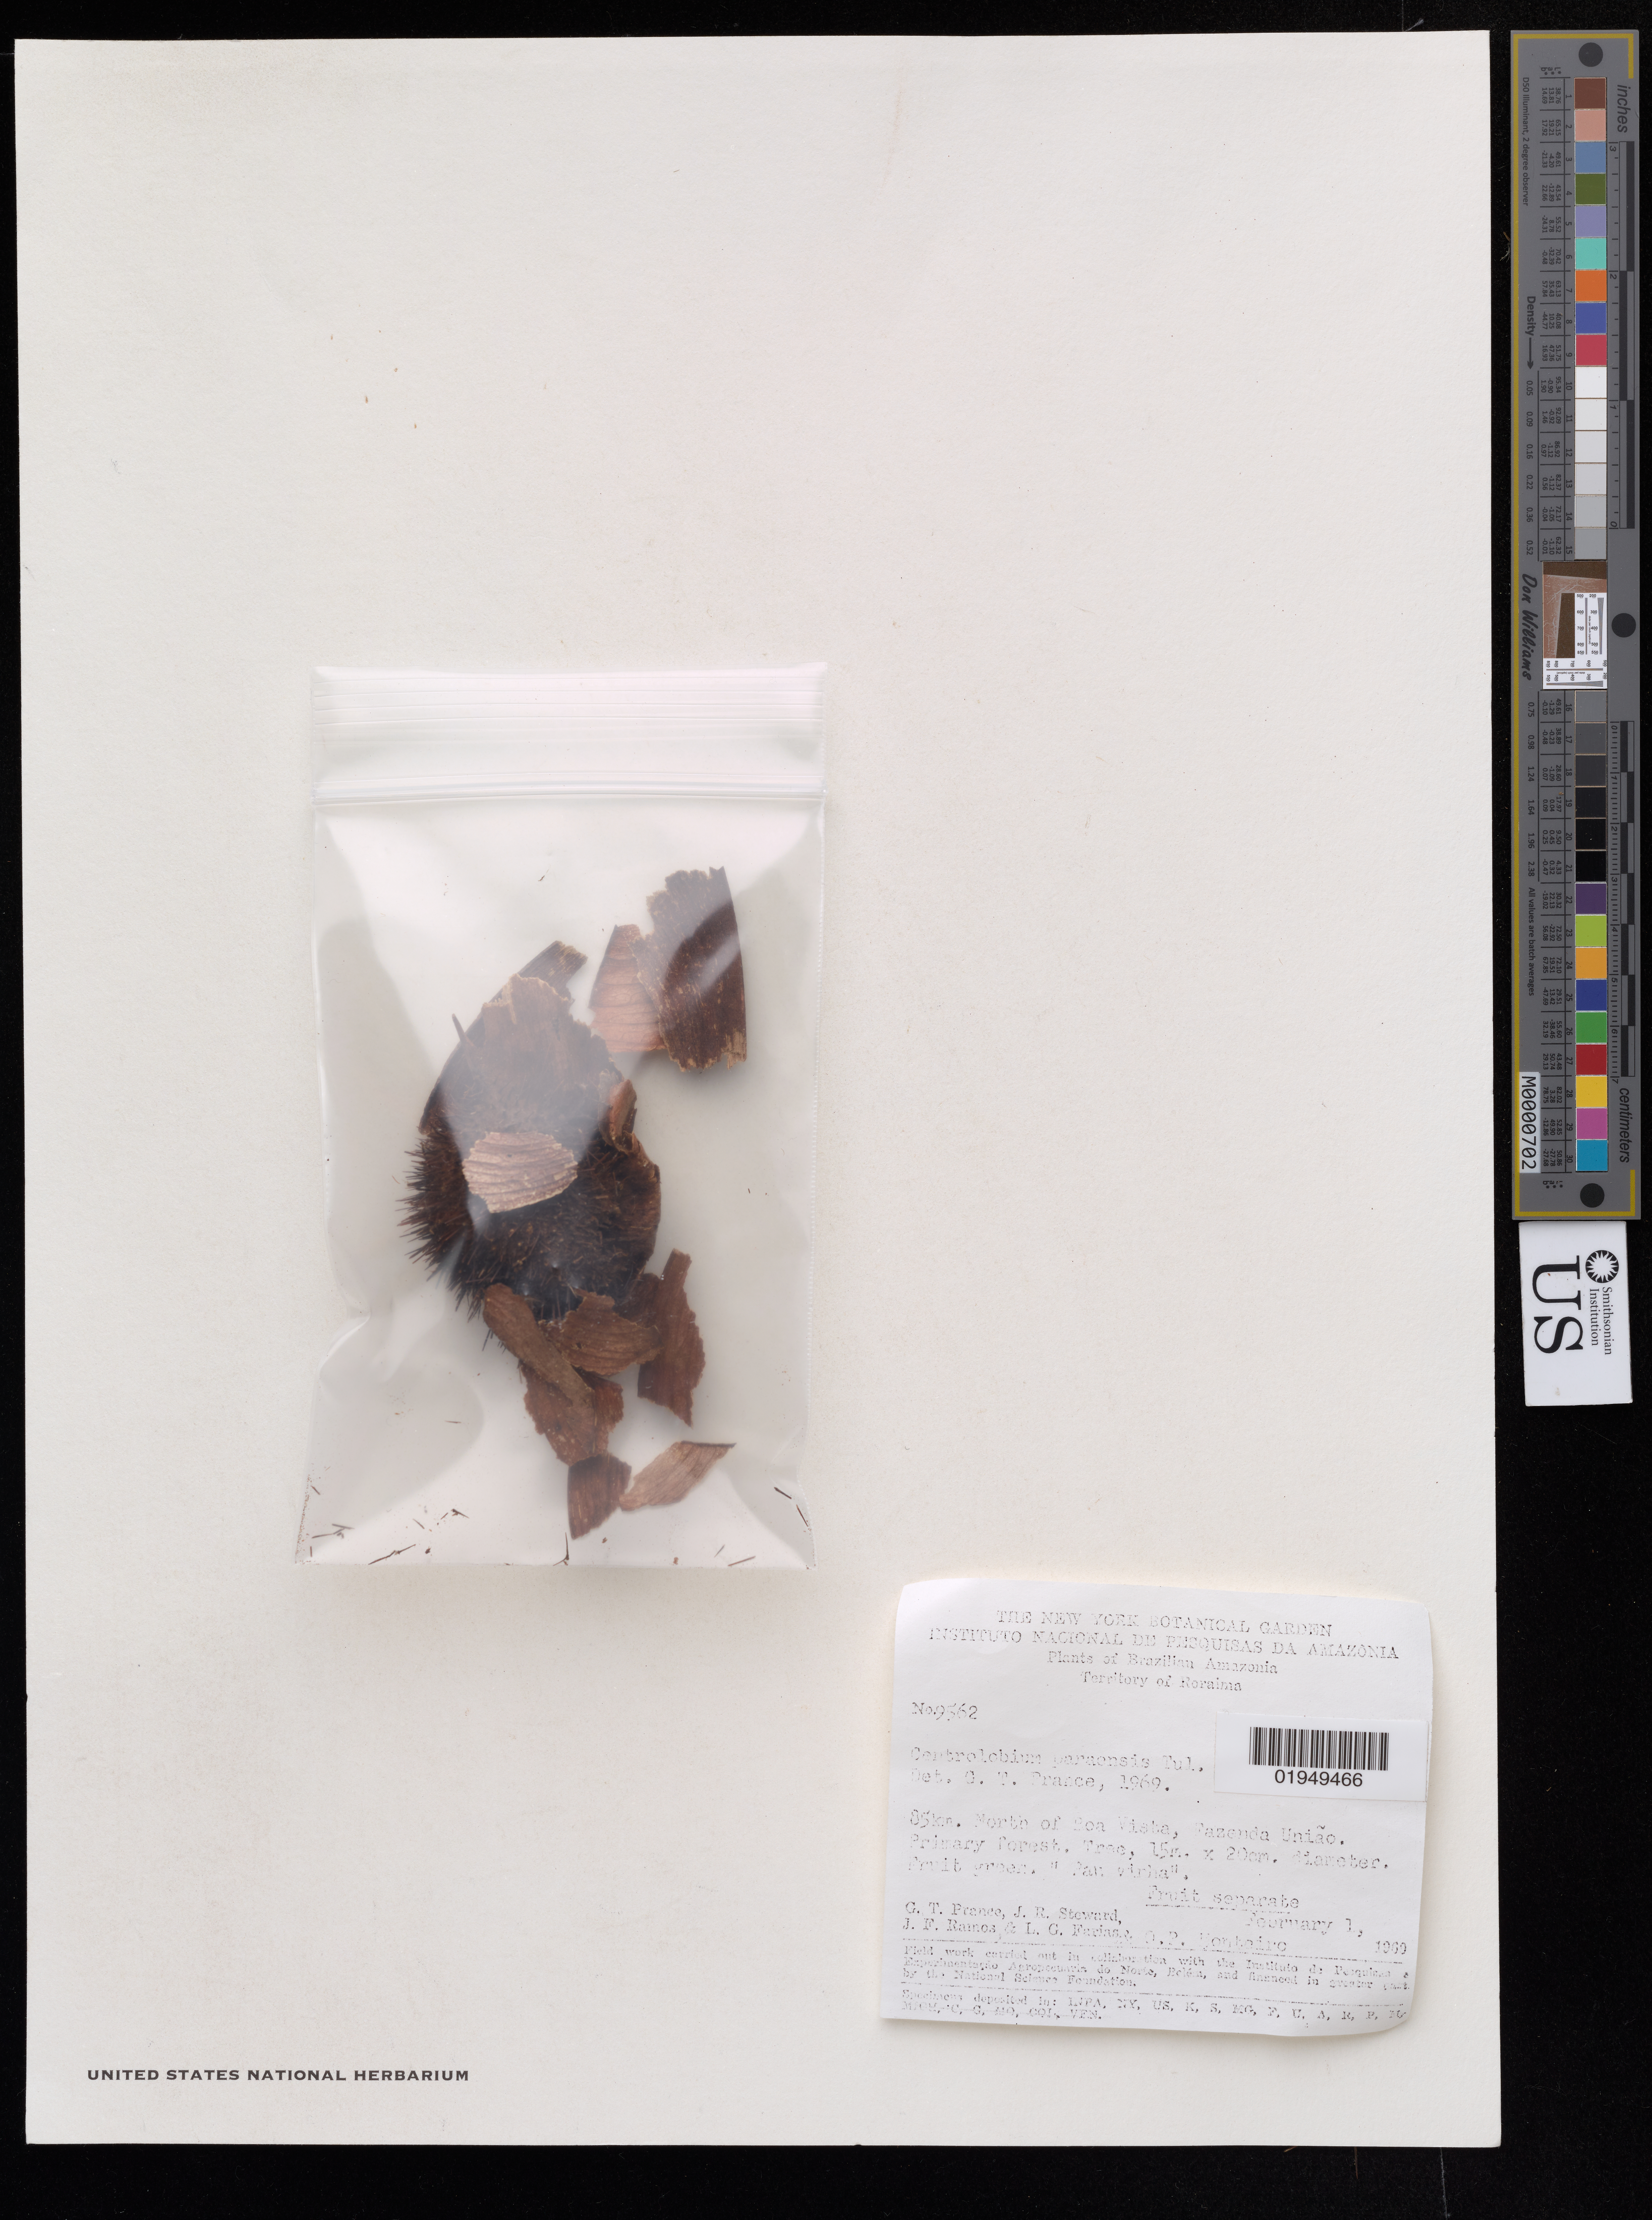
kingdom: Plantae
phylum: Tracheophyta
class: Magnoliopsida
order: Fabales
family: Fabaceae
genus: Centrolobium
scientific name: Centrolobium paraense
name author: Tul.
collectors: G. T. Prance, J. R. Steward, J. F. Ramos, L. G. Farias & O. P. Monteiro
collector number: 9562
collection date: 1969-02-01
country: Brazil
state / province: Roraima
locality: Brazilian Amazonia, 85km. north of Boa Vista, Fazenda Uniao, primary forest